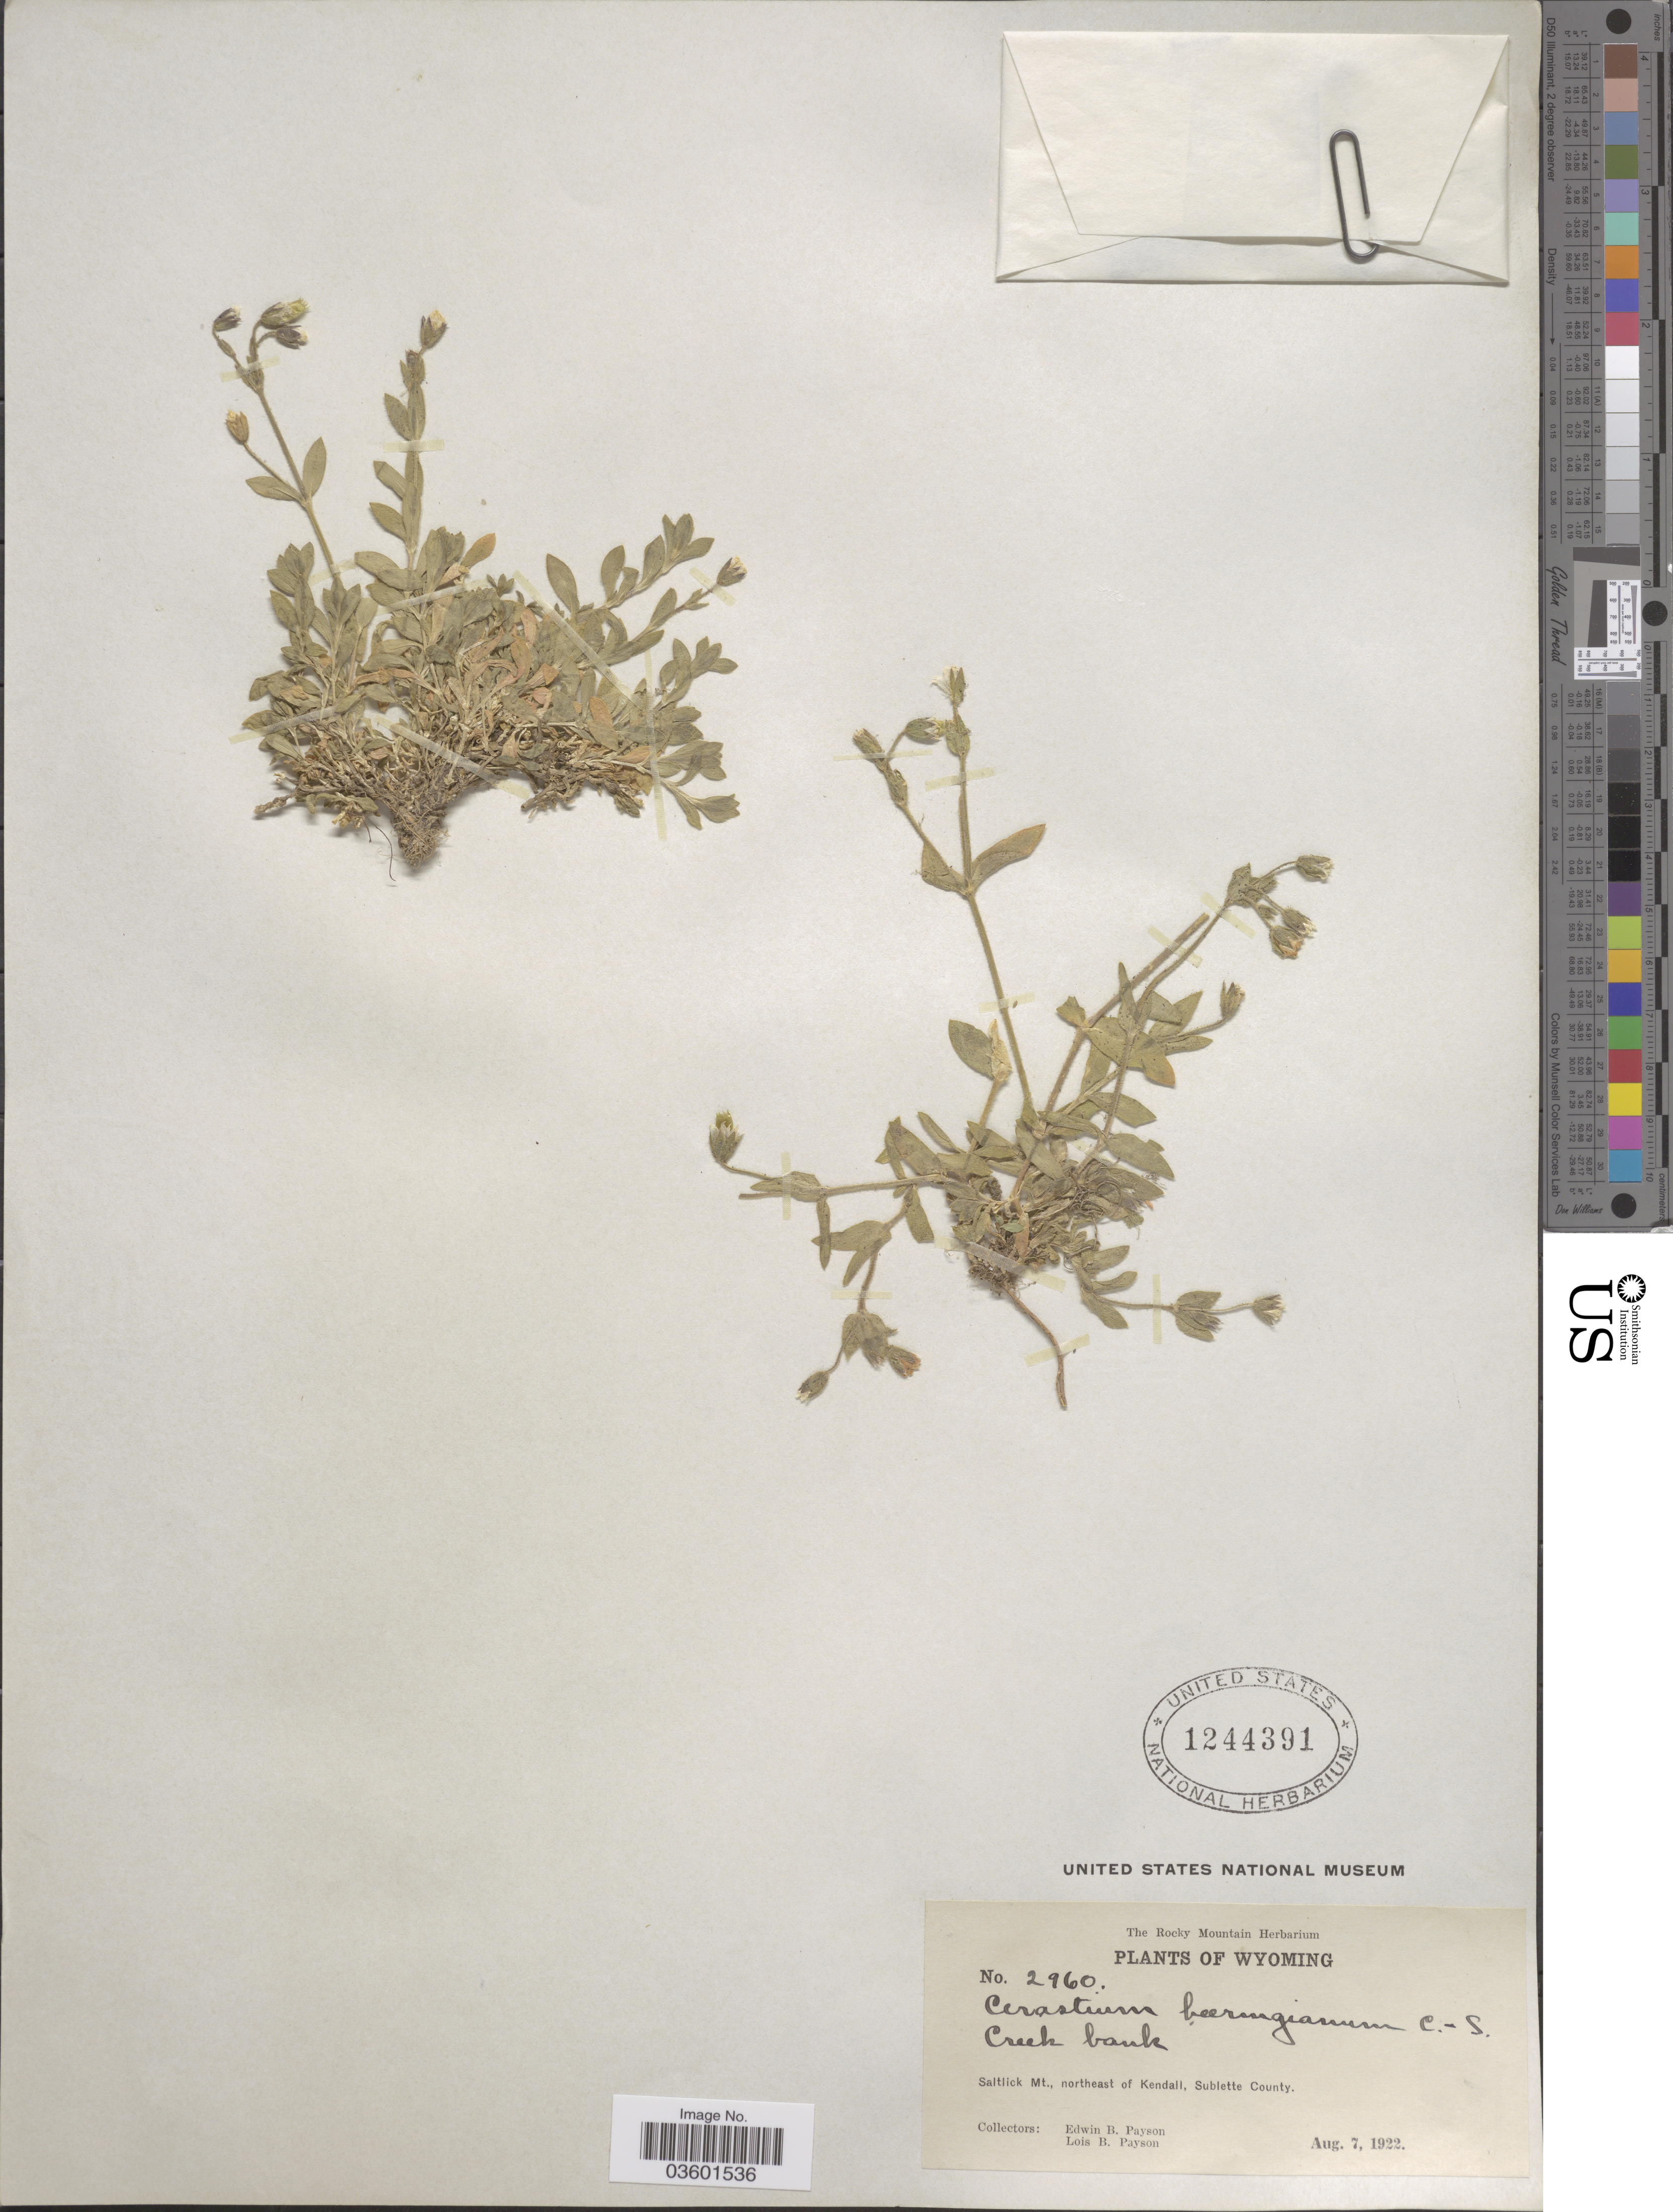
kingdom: Plantae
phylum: Tracheophyta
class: Magnoliopsida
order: Caryophyllales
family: Caryophyllaceae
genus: Cerastium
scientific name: Cerastium beeringianum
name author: Cham. & Schltdl.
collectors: E. B. Payson & L. Payson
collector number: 2960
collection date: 1922-08-07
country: United States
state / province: Wyoming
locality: Saltlick Mt., northeast of Kendall, Sublette County.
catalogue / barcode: US 1244391